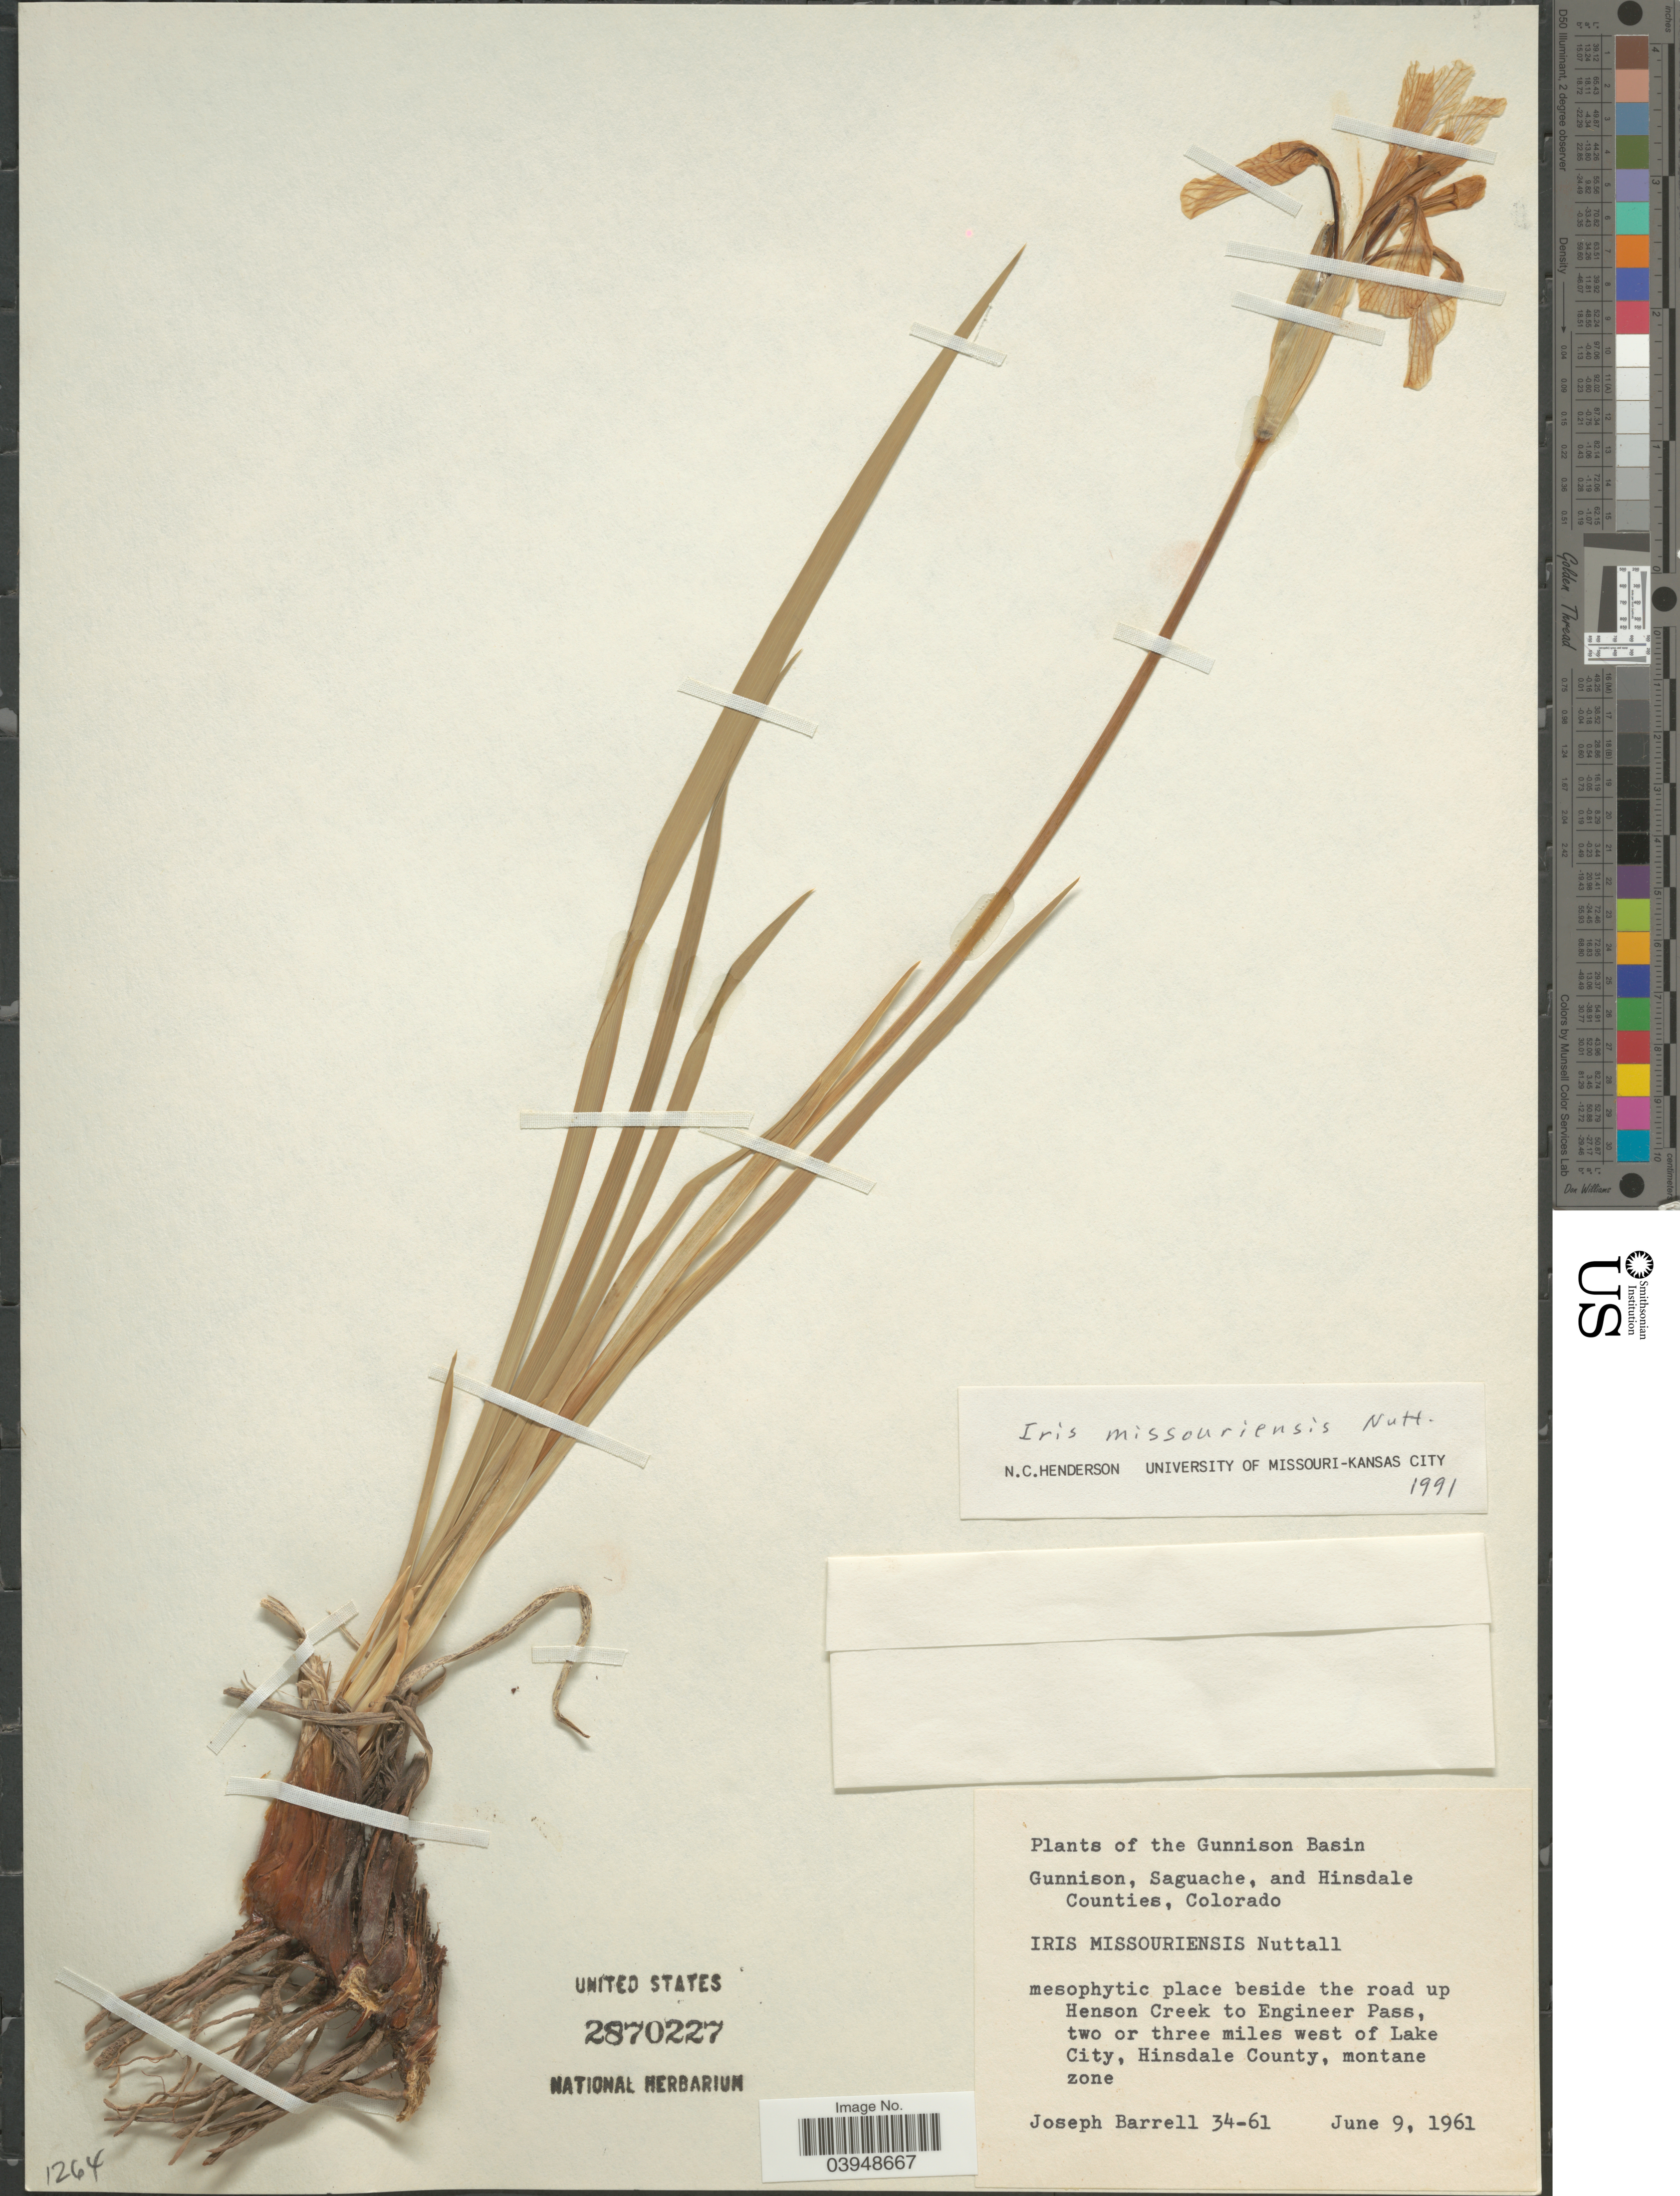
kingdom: Plantae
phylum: Tracheophyta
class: Liliopsida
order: Asparagales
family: Iridaceae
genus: Iris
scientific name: Iris missouriensis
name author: Nutt.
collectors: J. Barrell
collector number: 34-61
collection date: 1961-06-09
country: United States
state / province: Colorado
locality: The Gunnison Basin. Beside the road up Henson Creek to Engineer Pass, two or three miles west of Lake City, Hinsdale County, montane zone.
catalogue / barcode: US 2870227